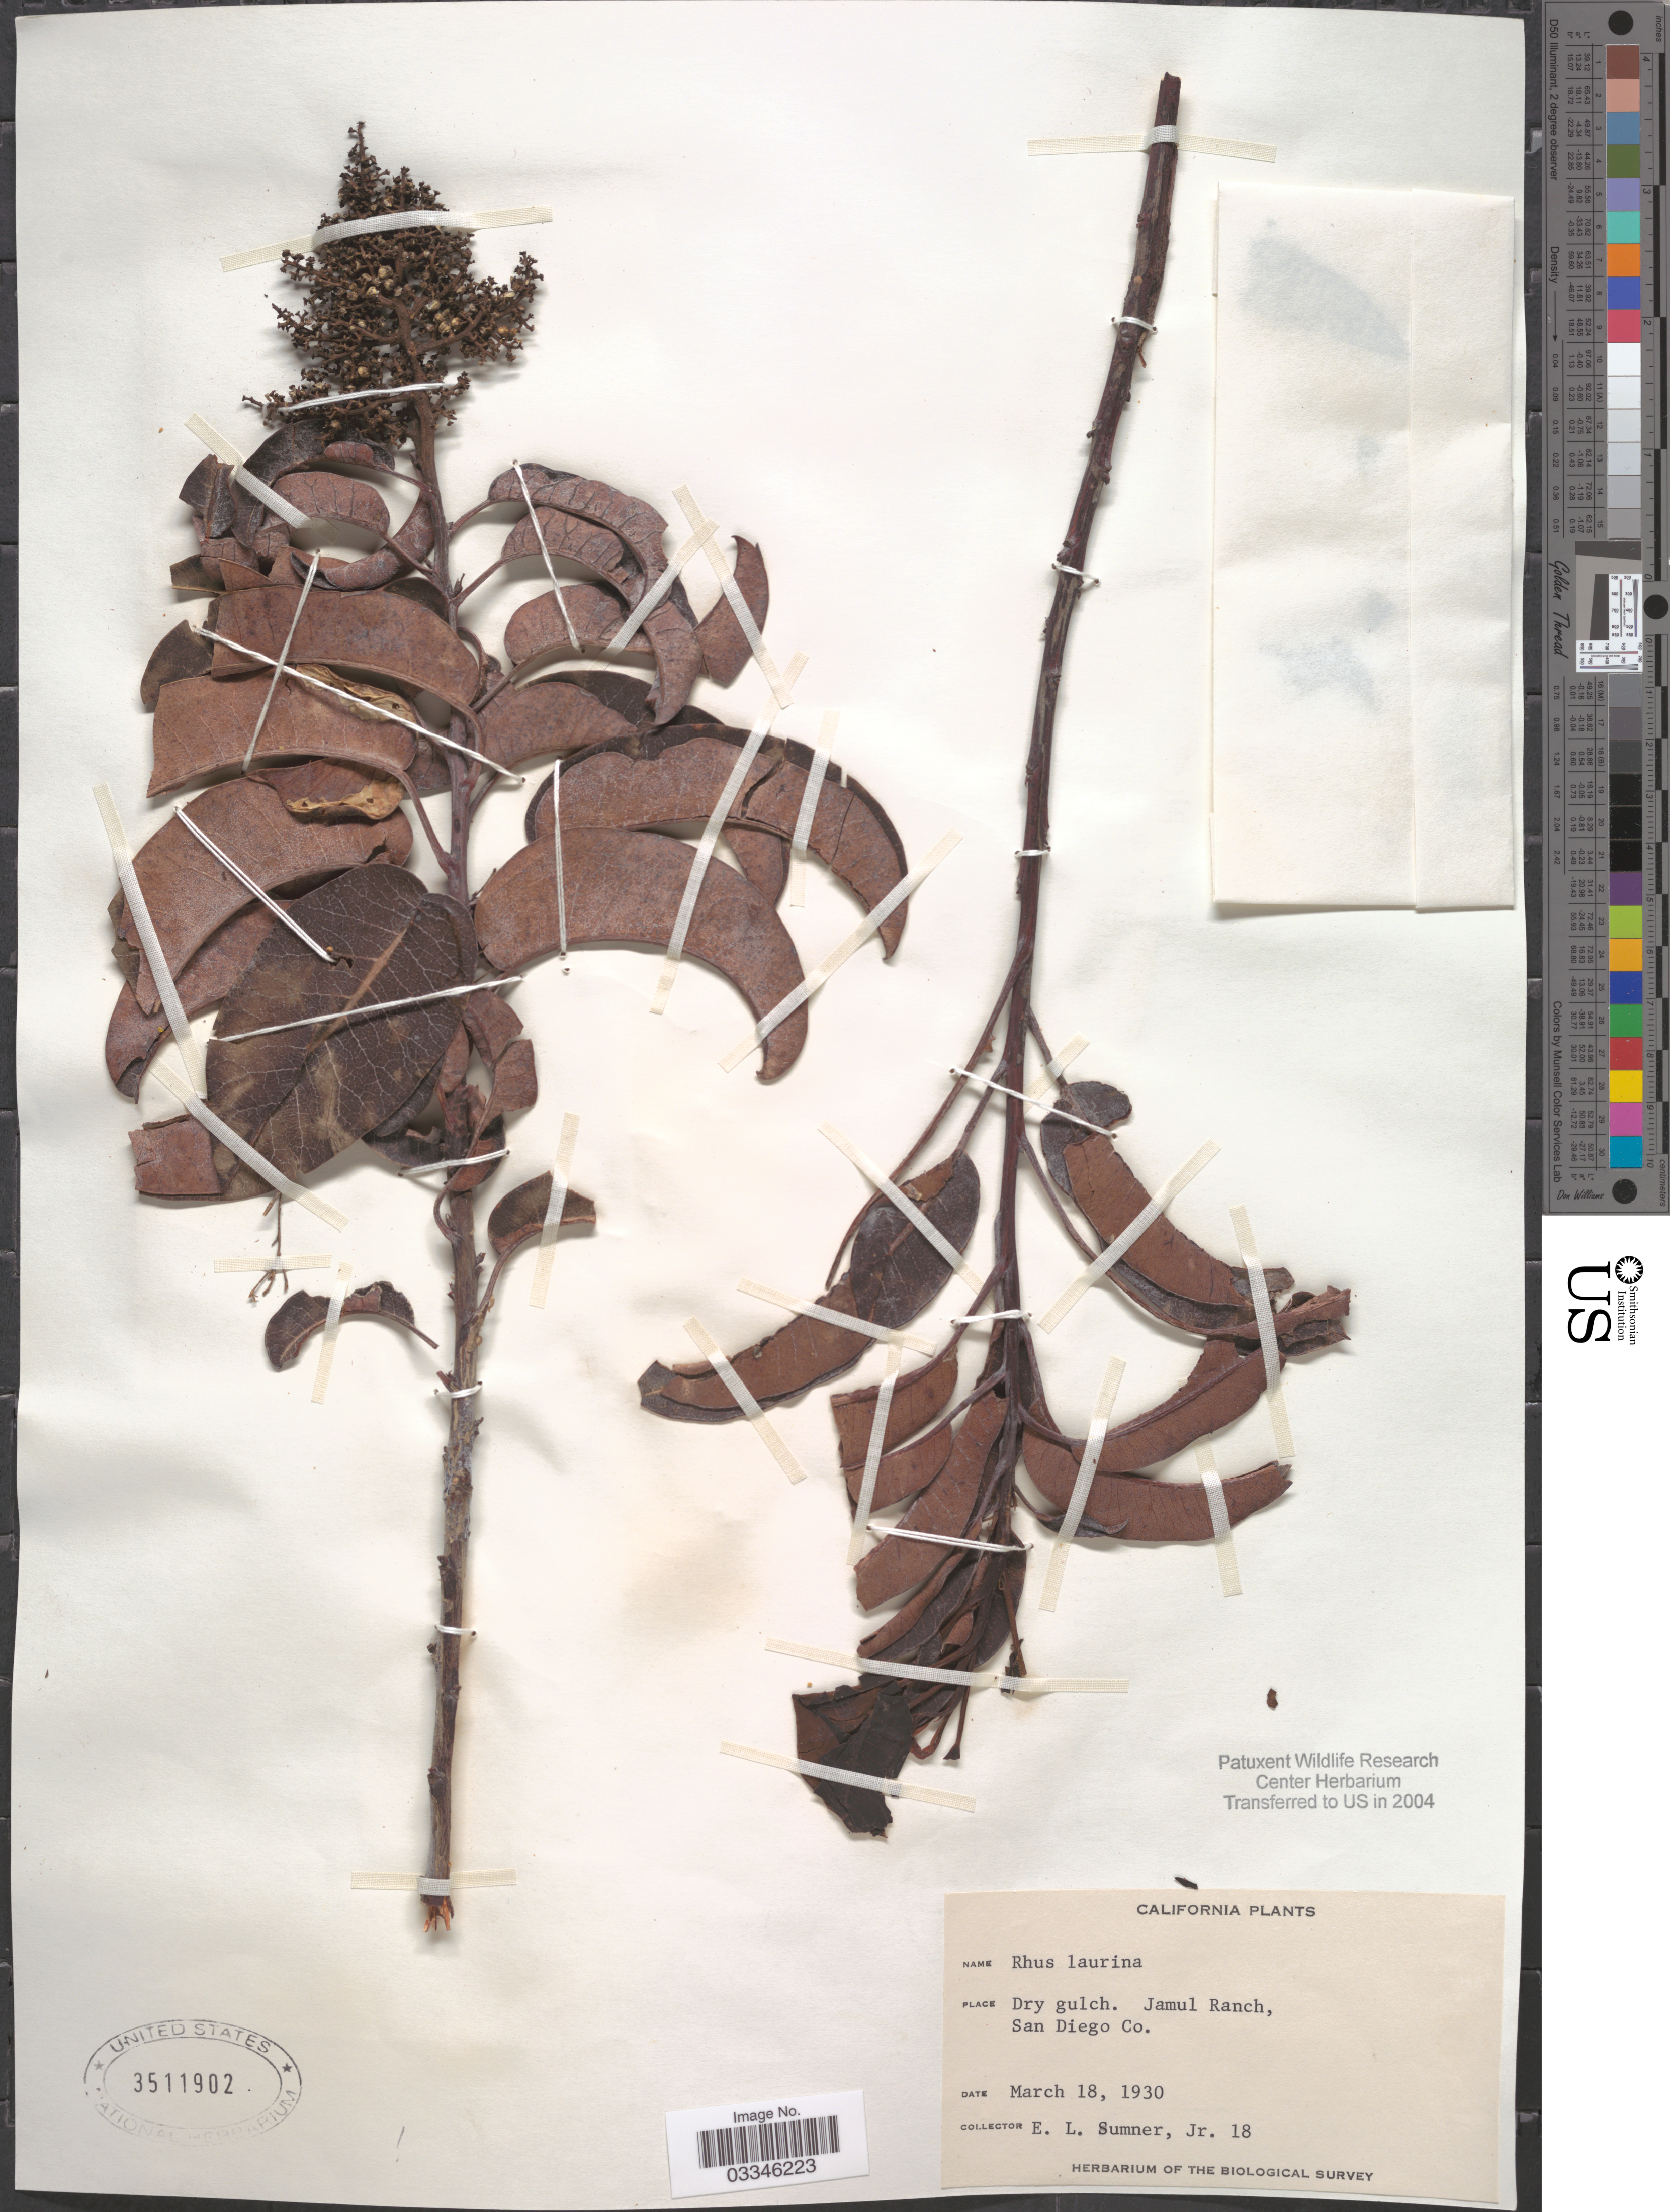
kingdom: Plantae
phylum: Tracheophyta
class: Magnoliopsida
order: Sapindales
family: Anacardiaceae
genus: Rhus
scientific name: Rhus laurina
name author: Nutt.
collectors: E. Sumner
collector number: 18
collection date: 1930-03-18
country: United States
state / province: California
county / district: San Diego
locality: Dry gulch. Jamul Ranch, San Diego Co.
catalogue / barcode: US 3511902